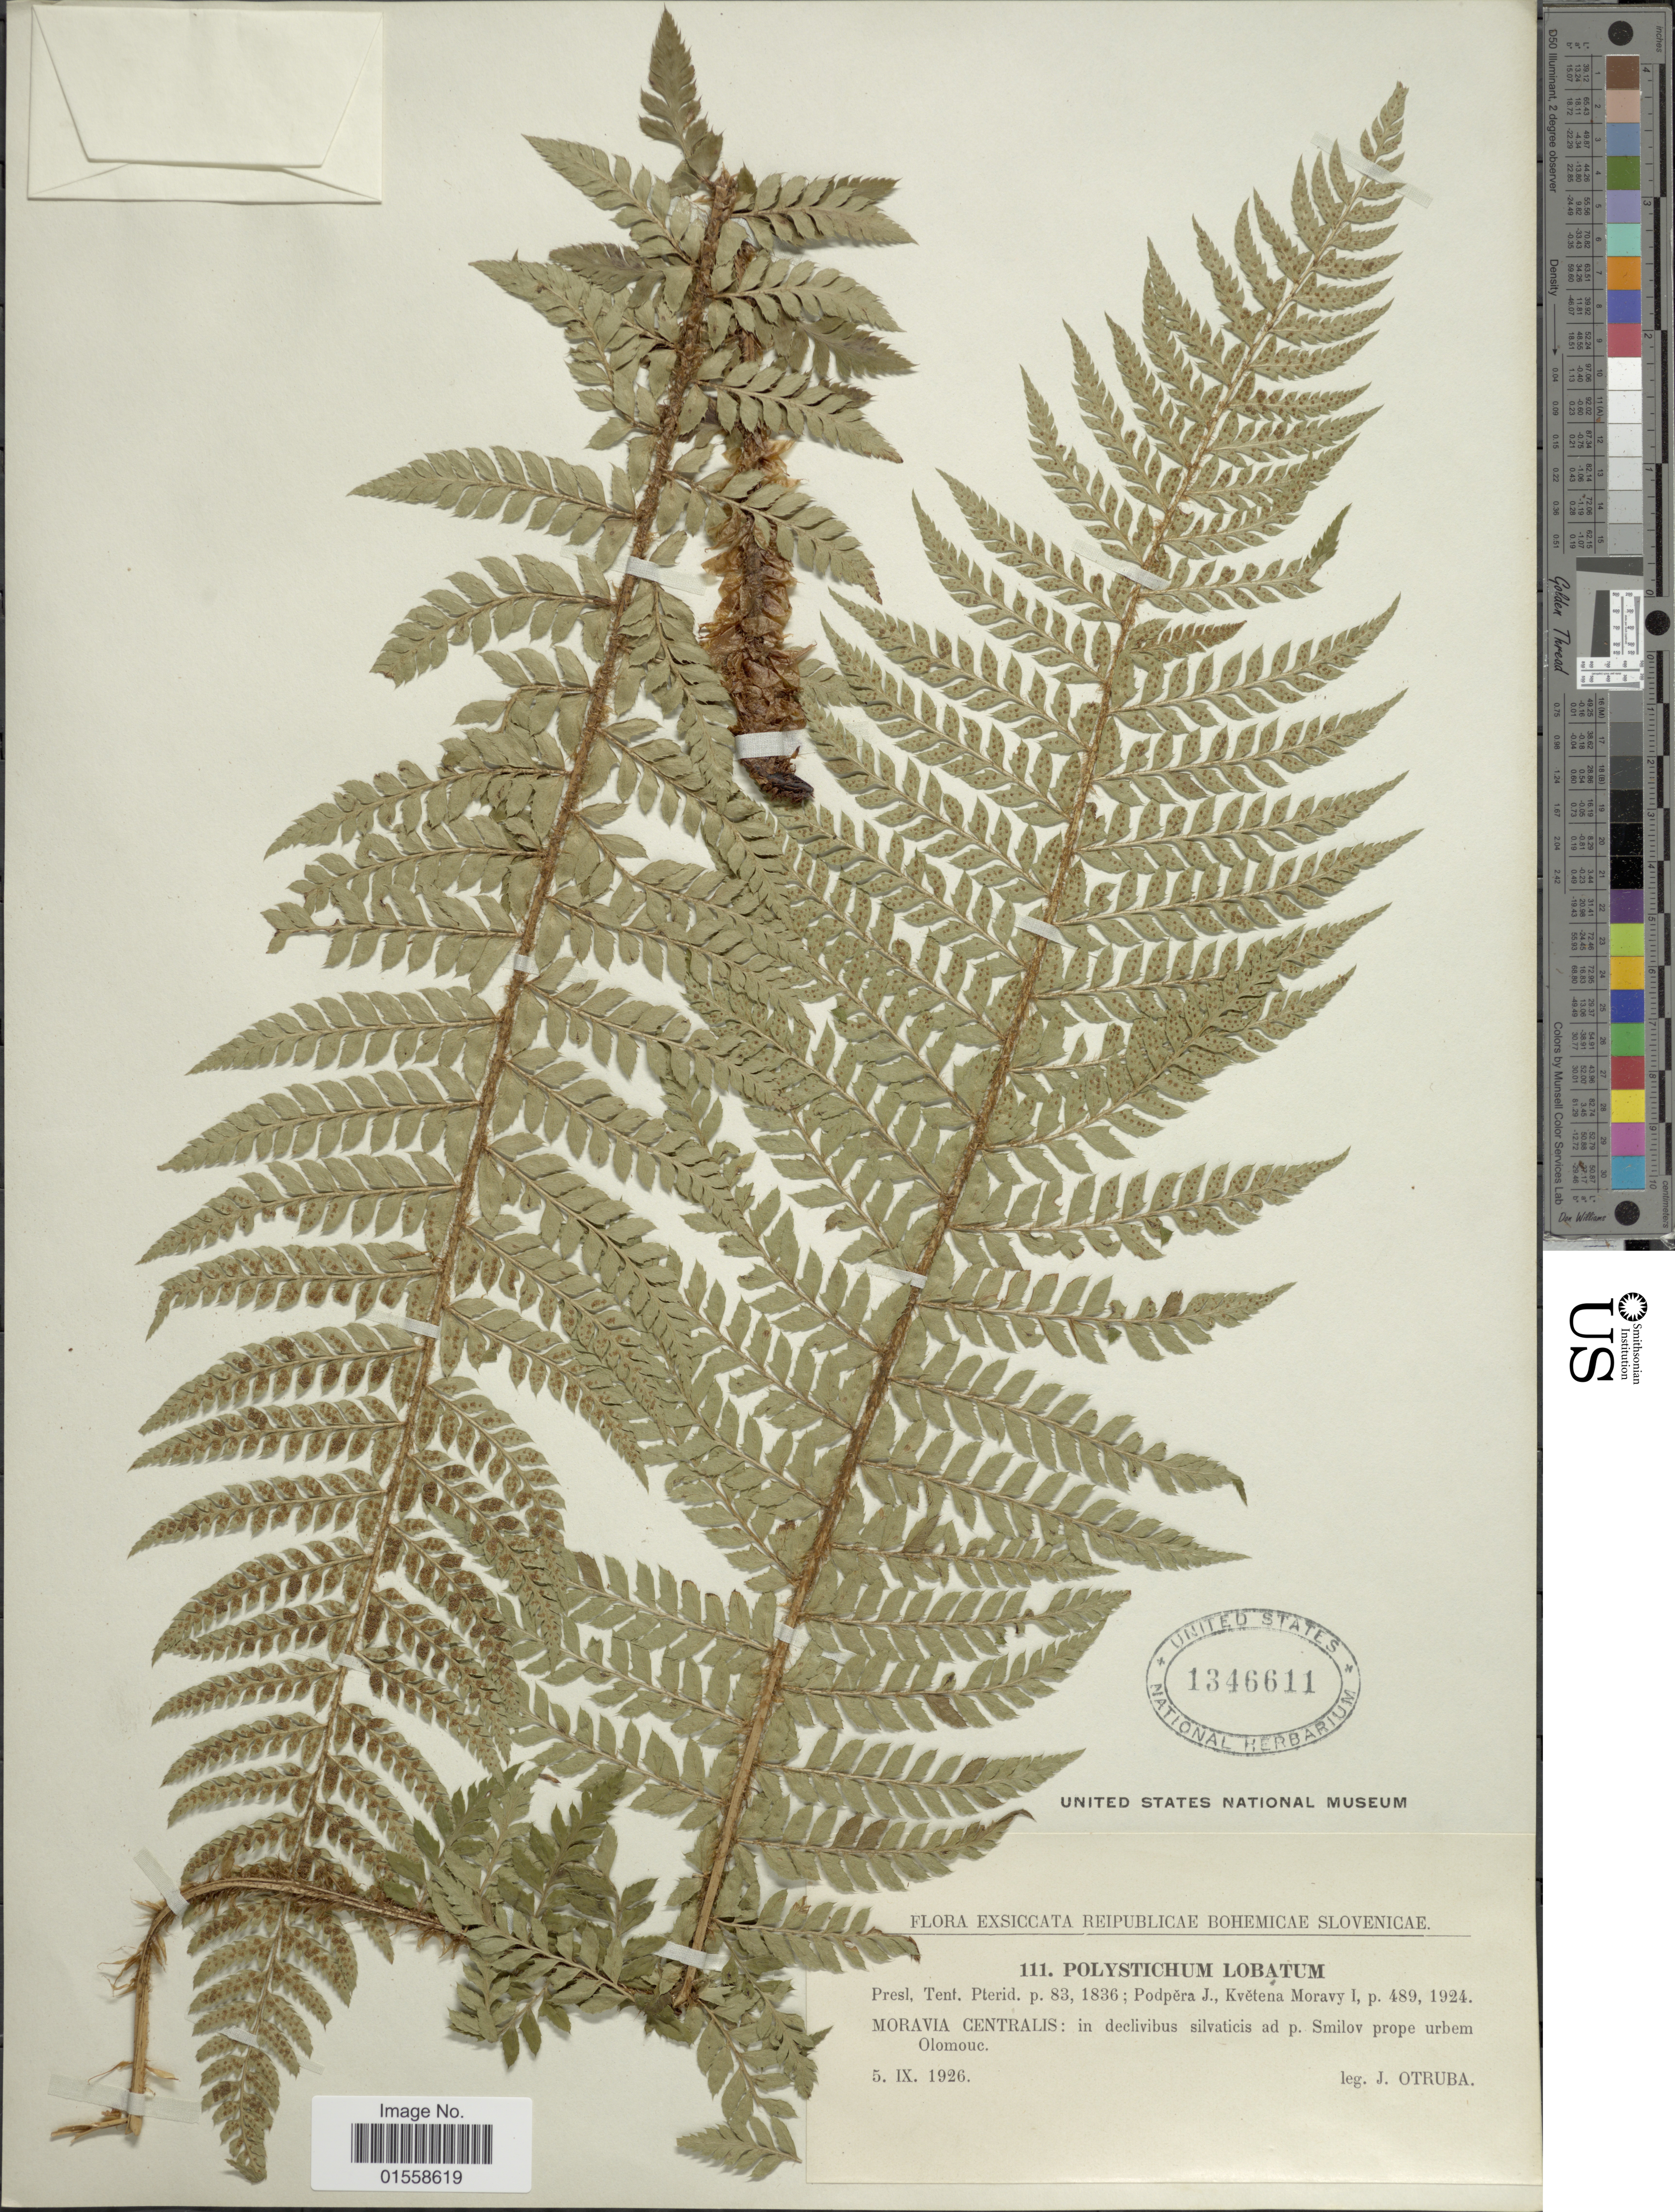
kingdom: Plantae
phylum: Tracheophyta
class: Polypodiopsida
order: Polypodiales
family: Dryopteridaceae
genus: Polystichum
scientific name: Polystichum aculeatum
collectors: J. Otruba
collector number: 111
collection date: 1926-09-05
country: Czechia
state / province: Olomouc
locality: Reipublicae Bohemicae Slovenicae. Moravia Centralis: in declivibus silvaticis ad p. Smilov prope urbem Olomouc.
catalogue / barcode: US 1346611